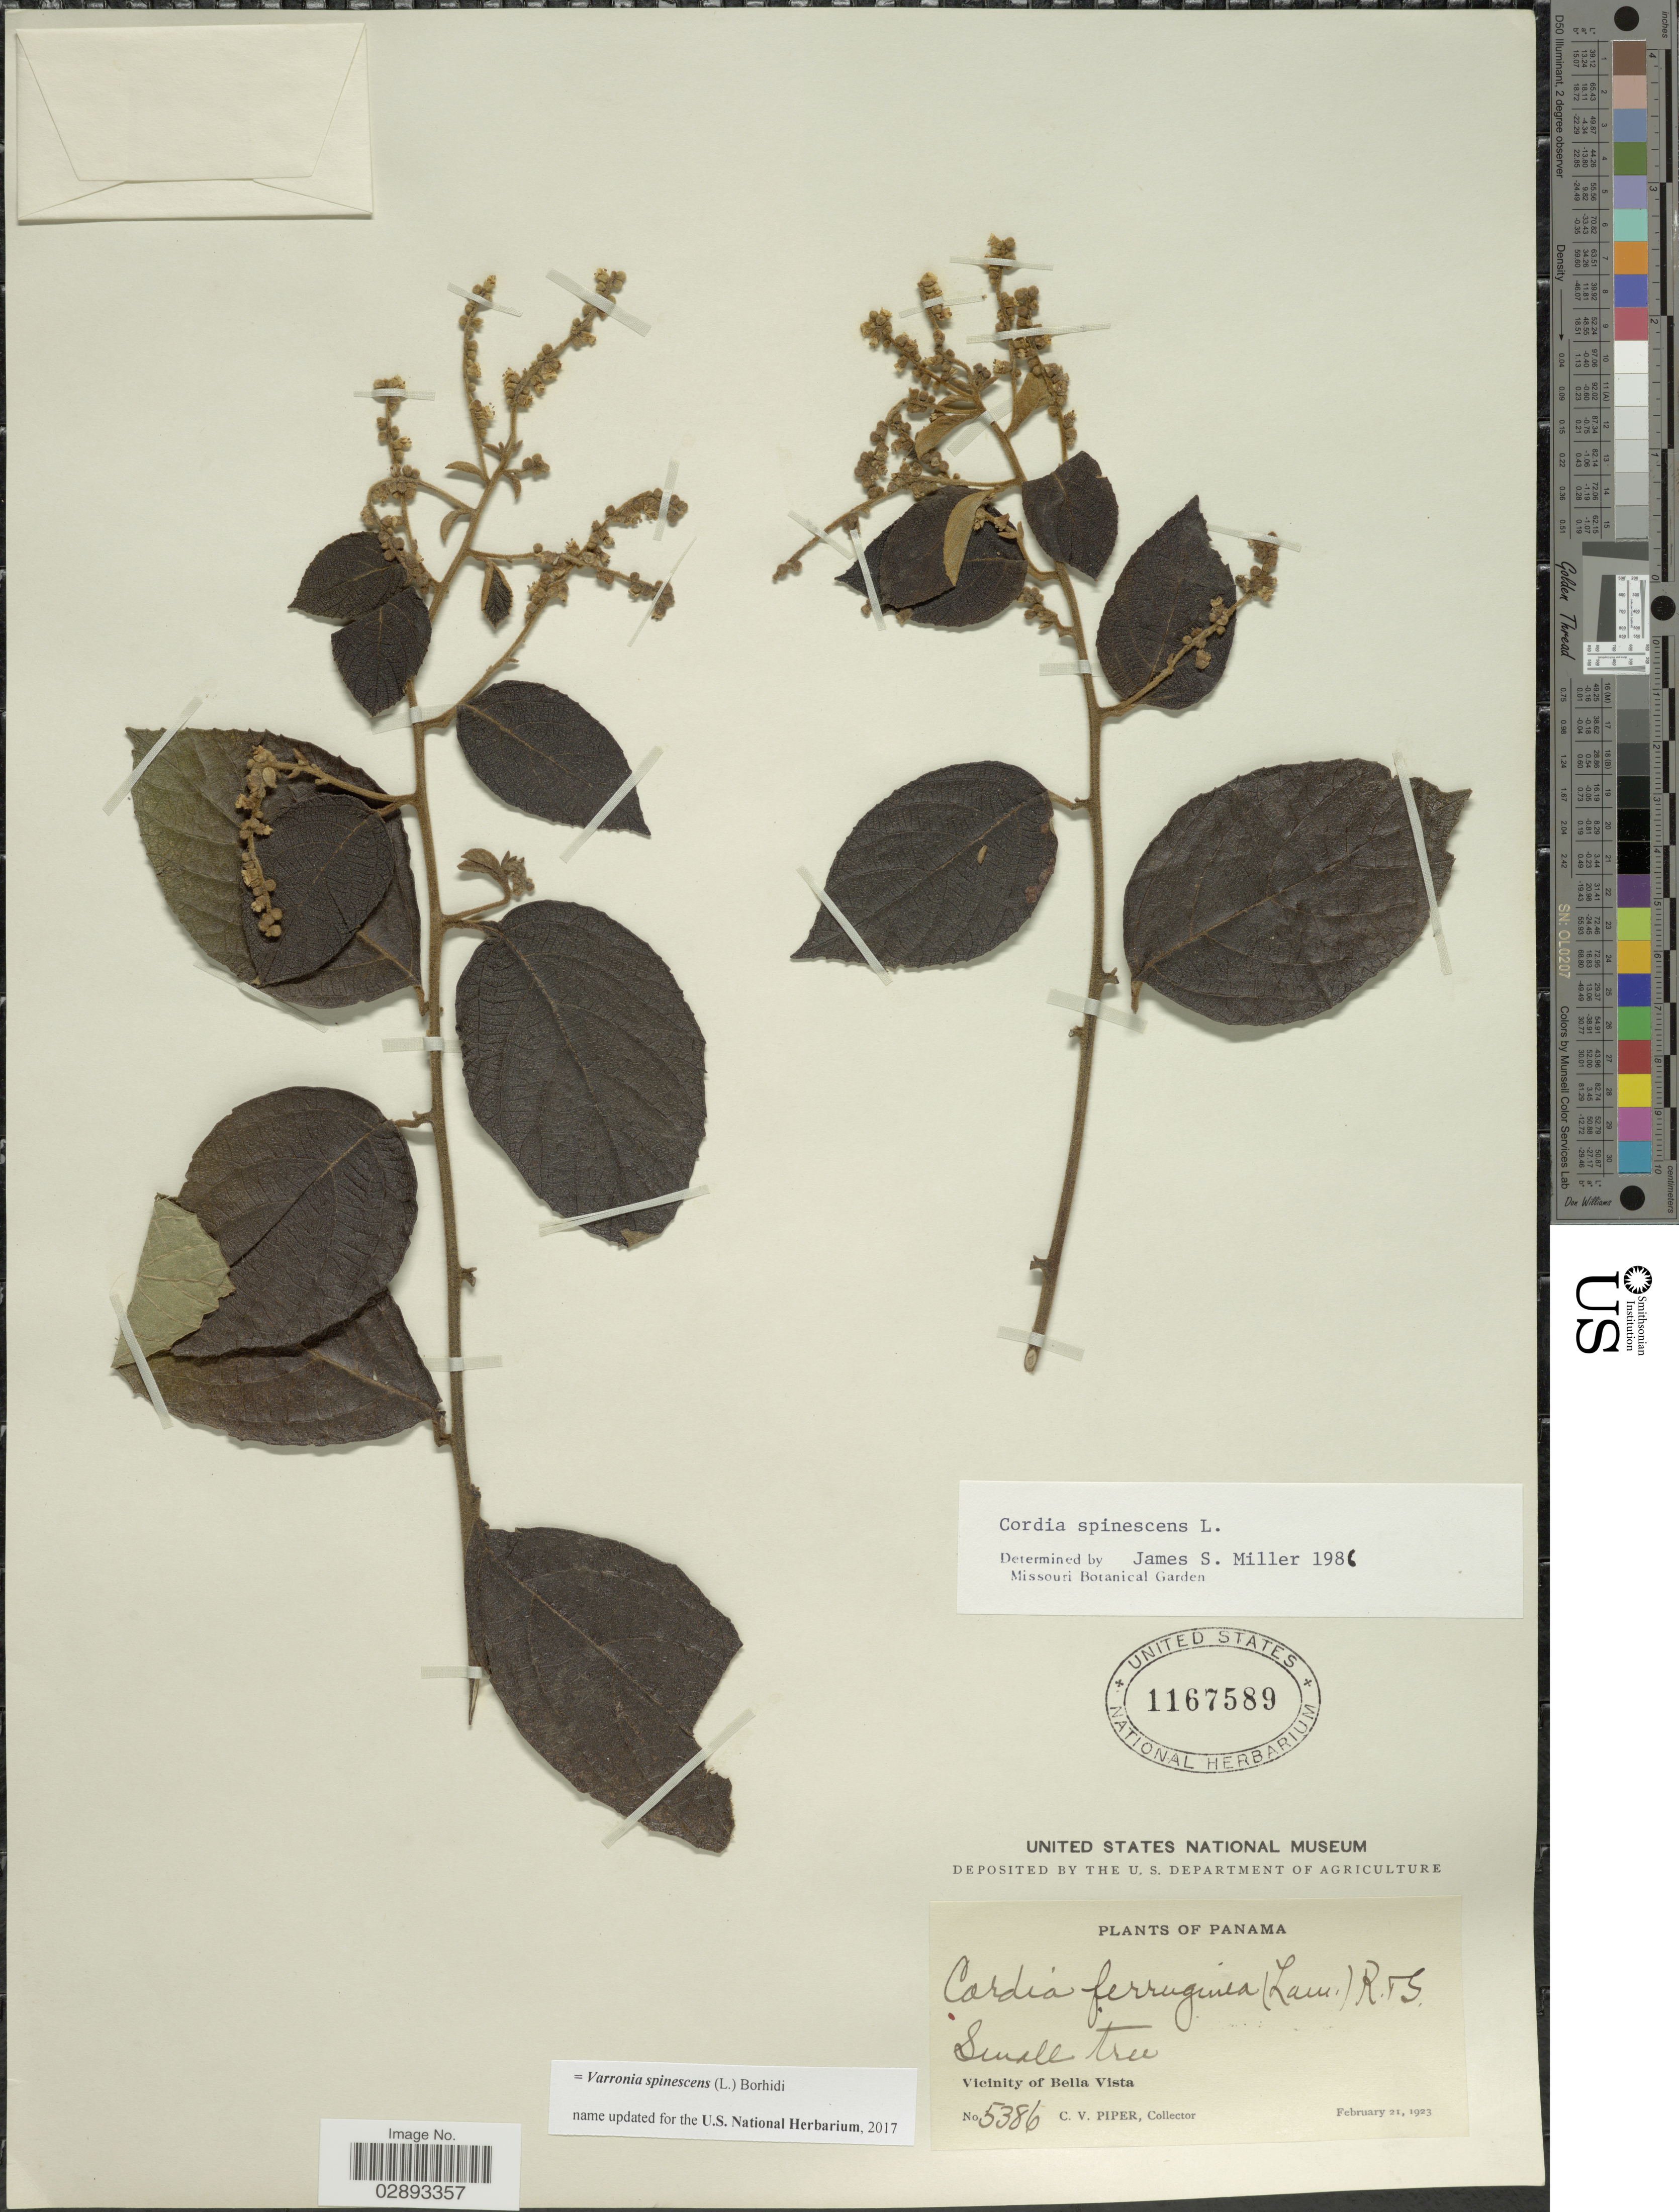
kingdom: Plantae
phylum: Tracheophyta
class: Magnoliopsida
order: Boraginales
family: Cordiaceae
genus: Varronia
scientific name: Varronia spinescens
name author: (L.) Borhidi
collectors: C. V. Piper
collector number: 5386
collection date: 1923-02-21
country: Panama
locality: Vicinity of Bella Vista.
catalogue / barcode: US 1167589